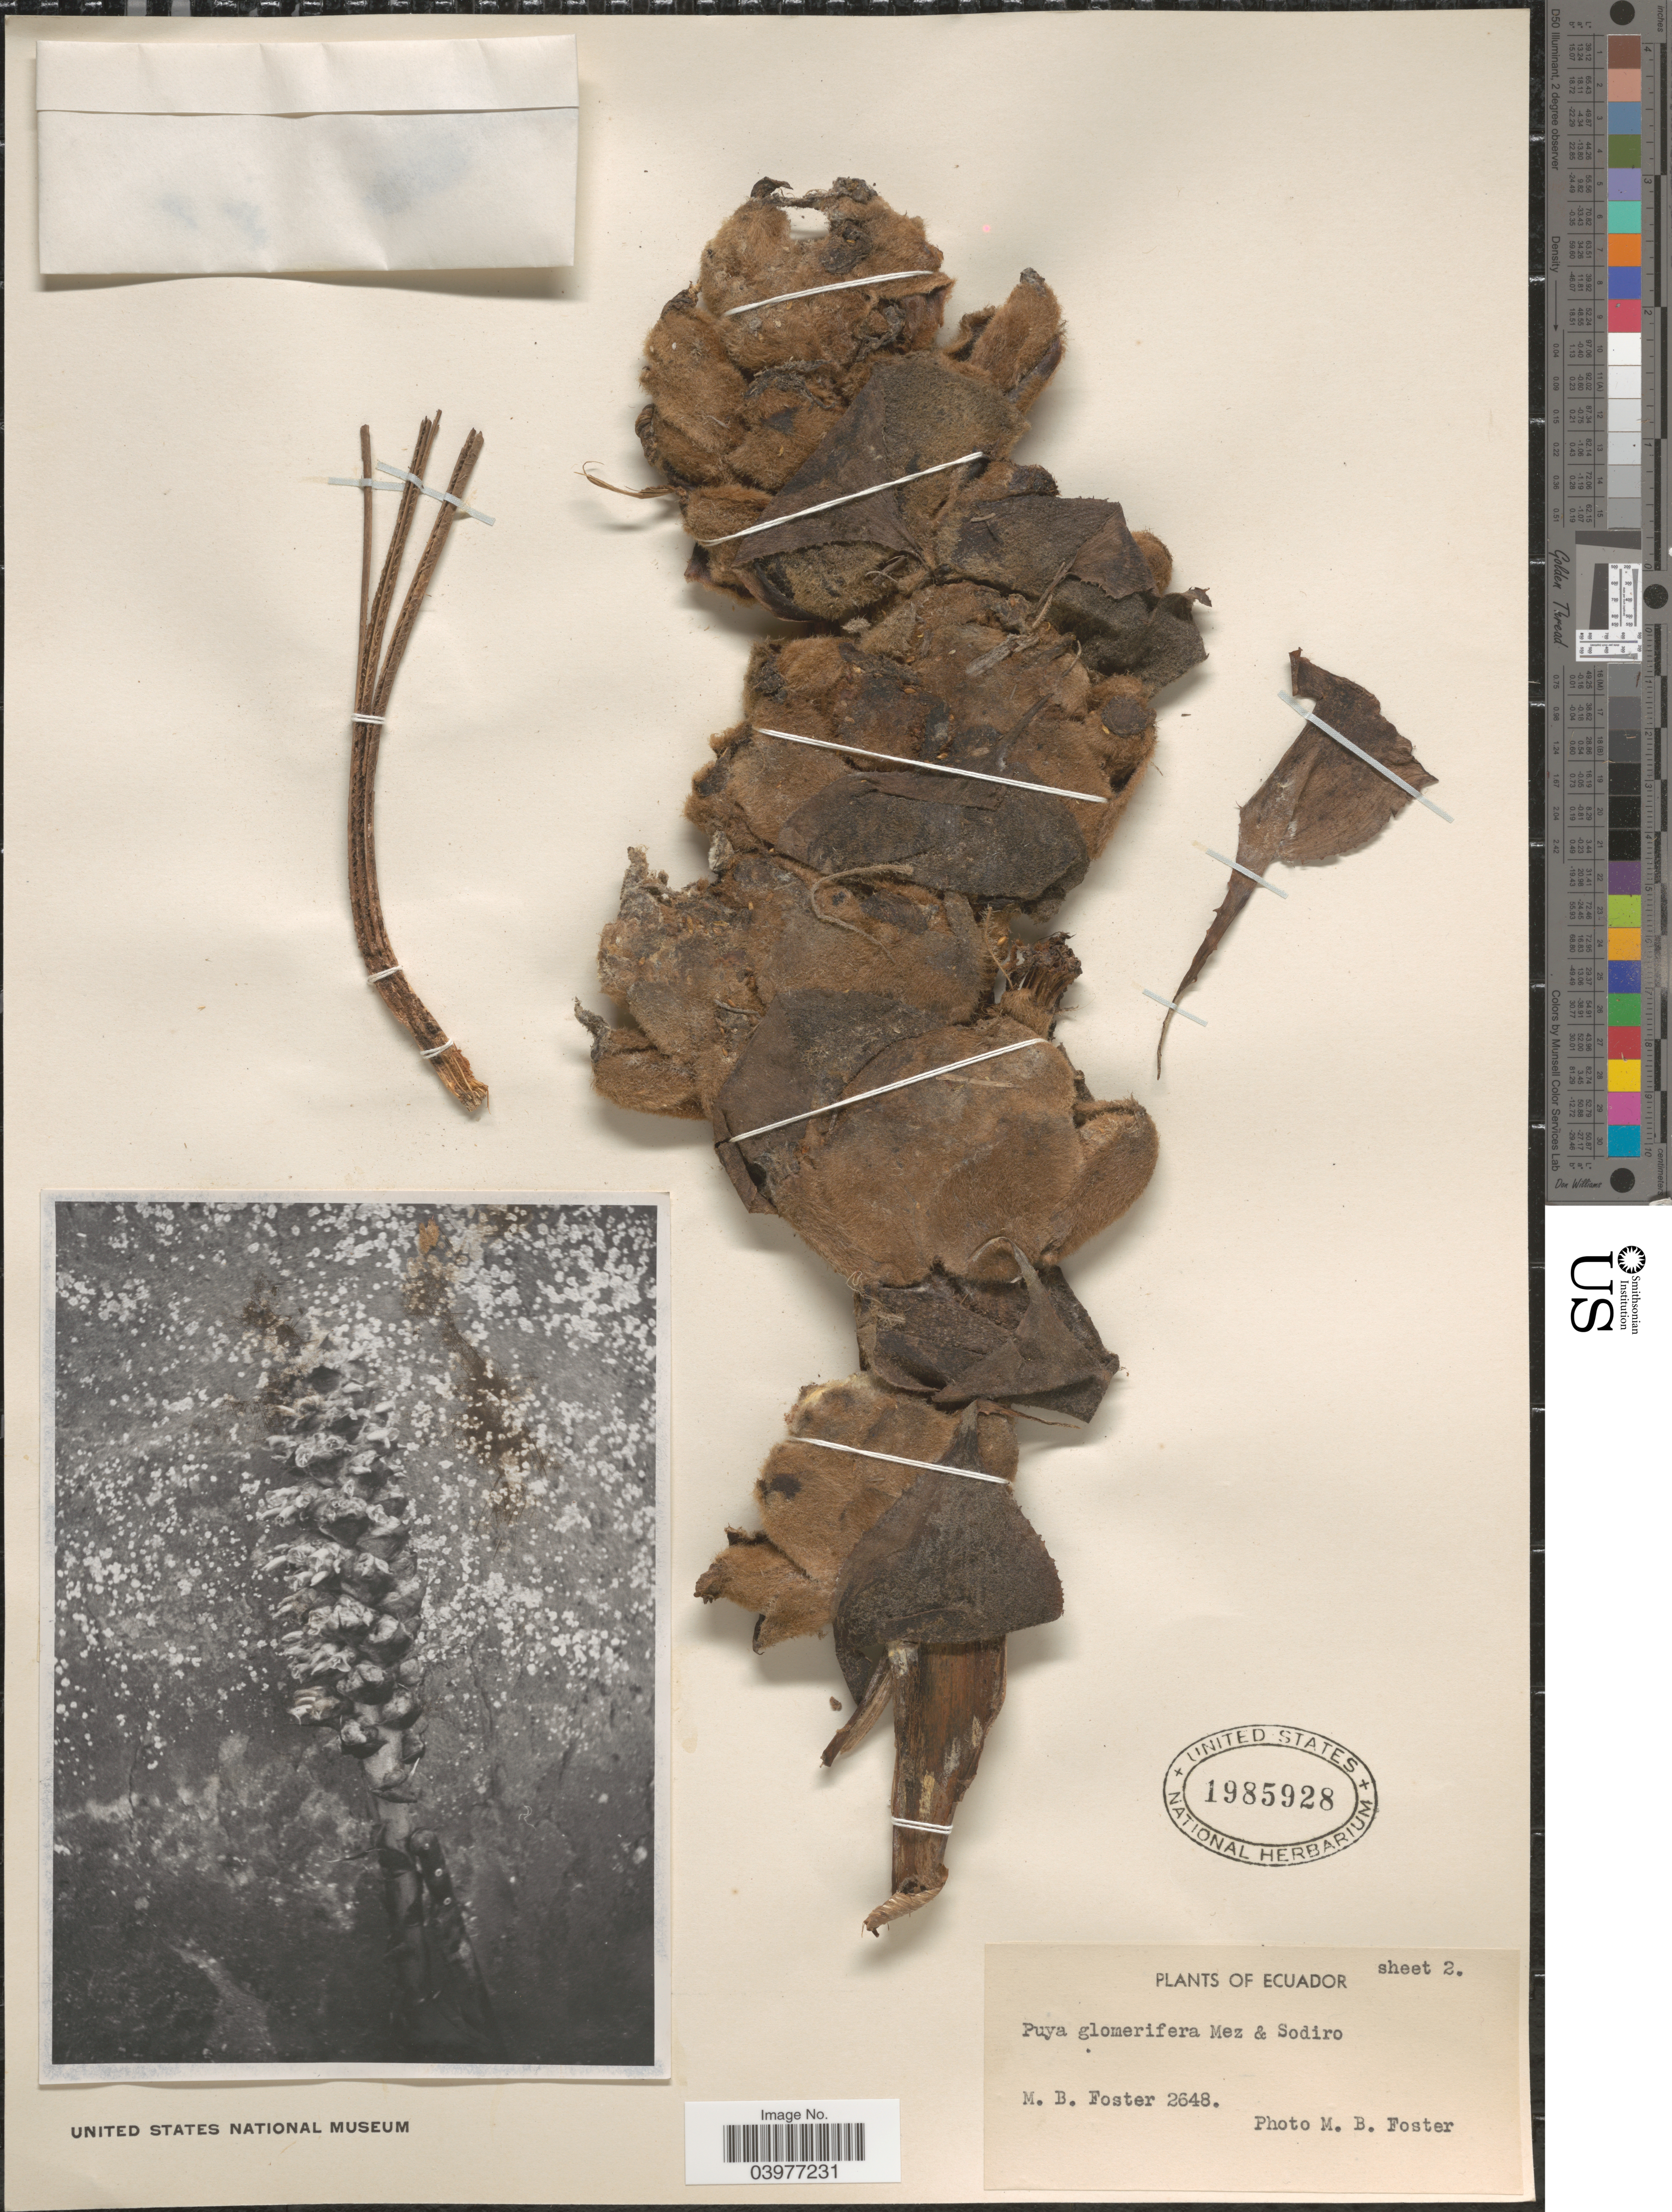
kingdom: Plantae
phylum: Tracheophyta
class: Liliopsida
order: Poales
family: Bromeliaceae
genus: Puya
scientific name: Puya glomerifera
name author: Mez & Sodiro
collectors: M. B. Foster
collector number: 2648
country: Ecuador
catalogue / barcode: US 1985928